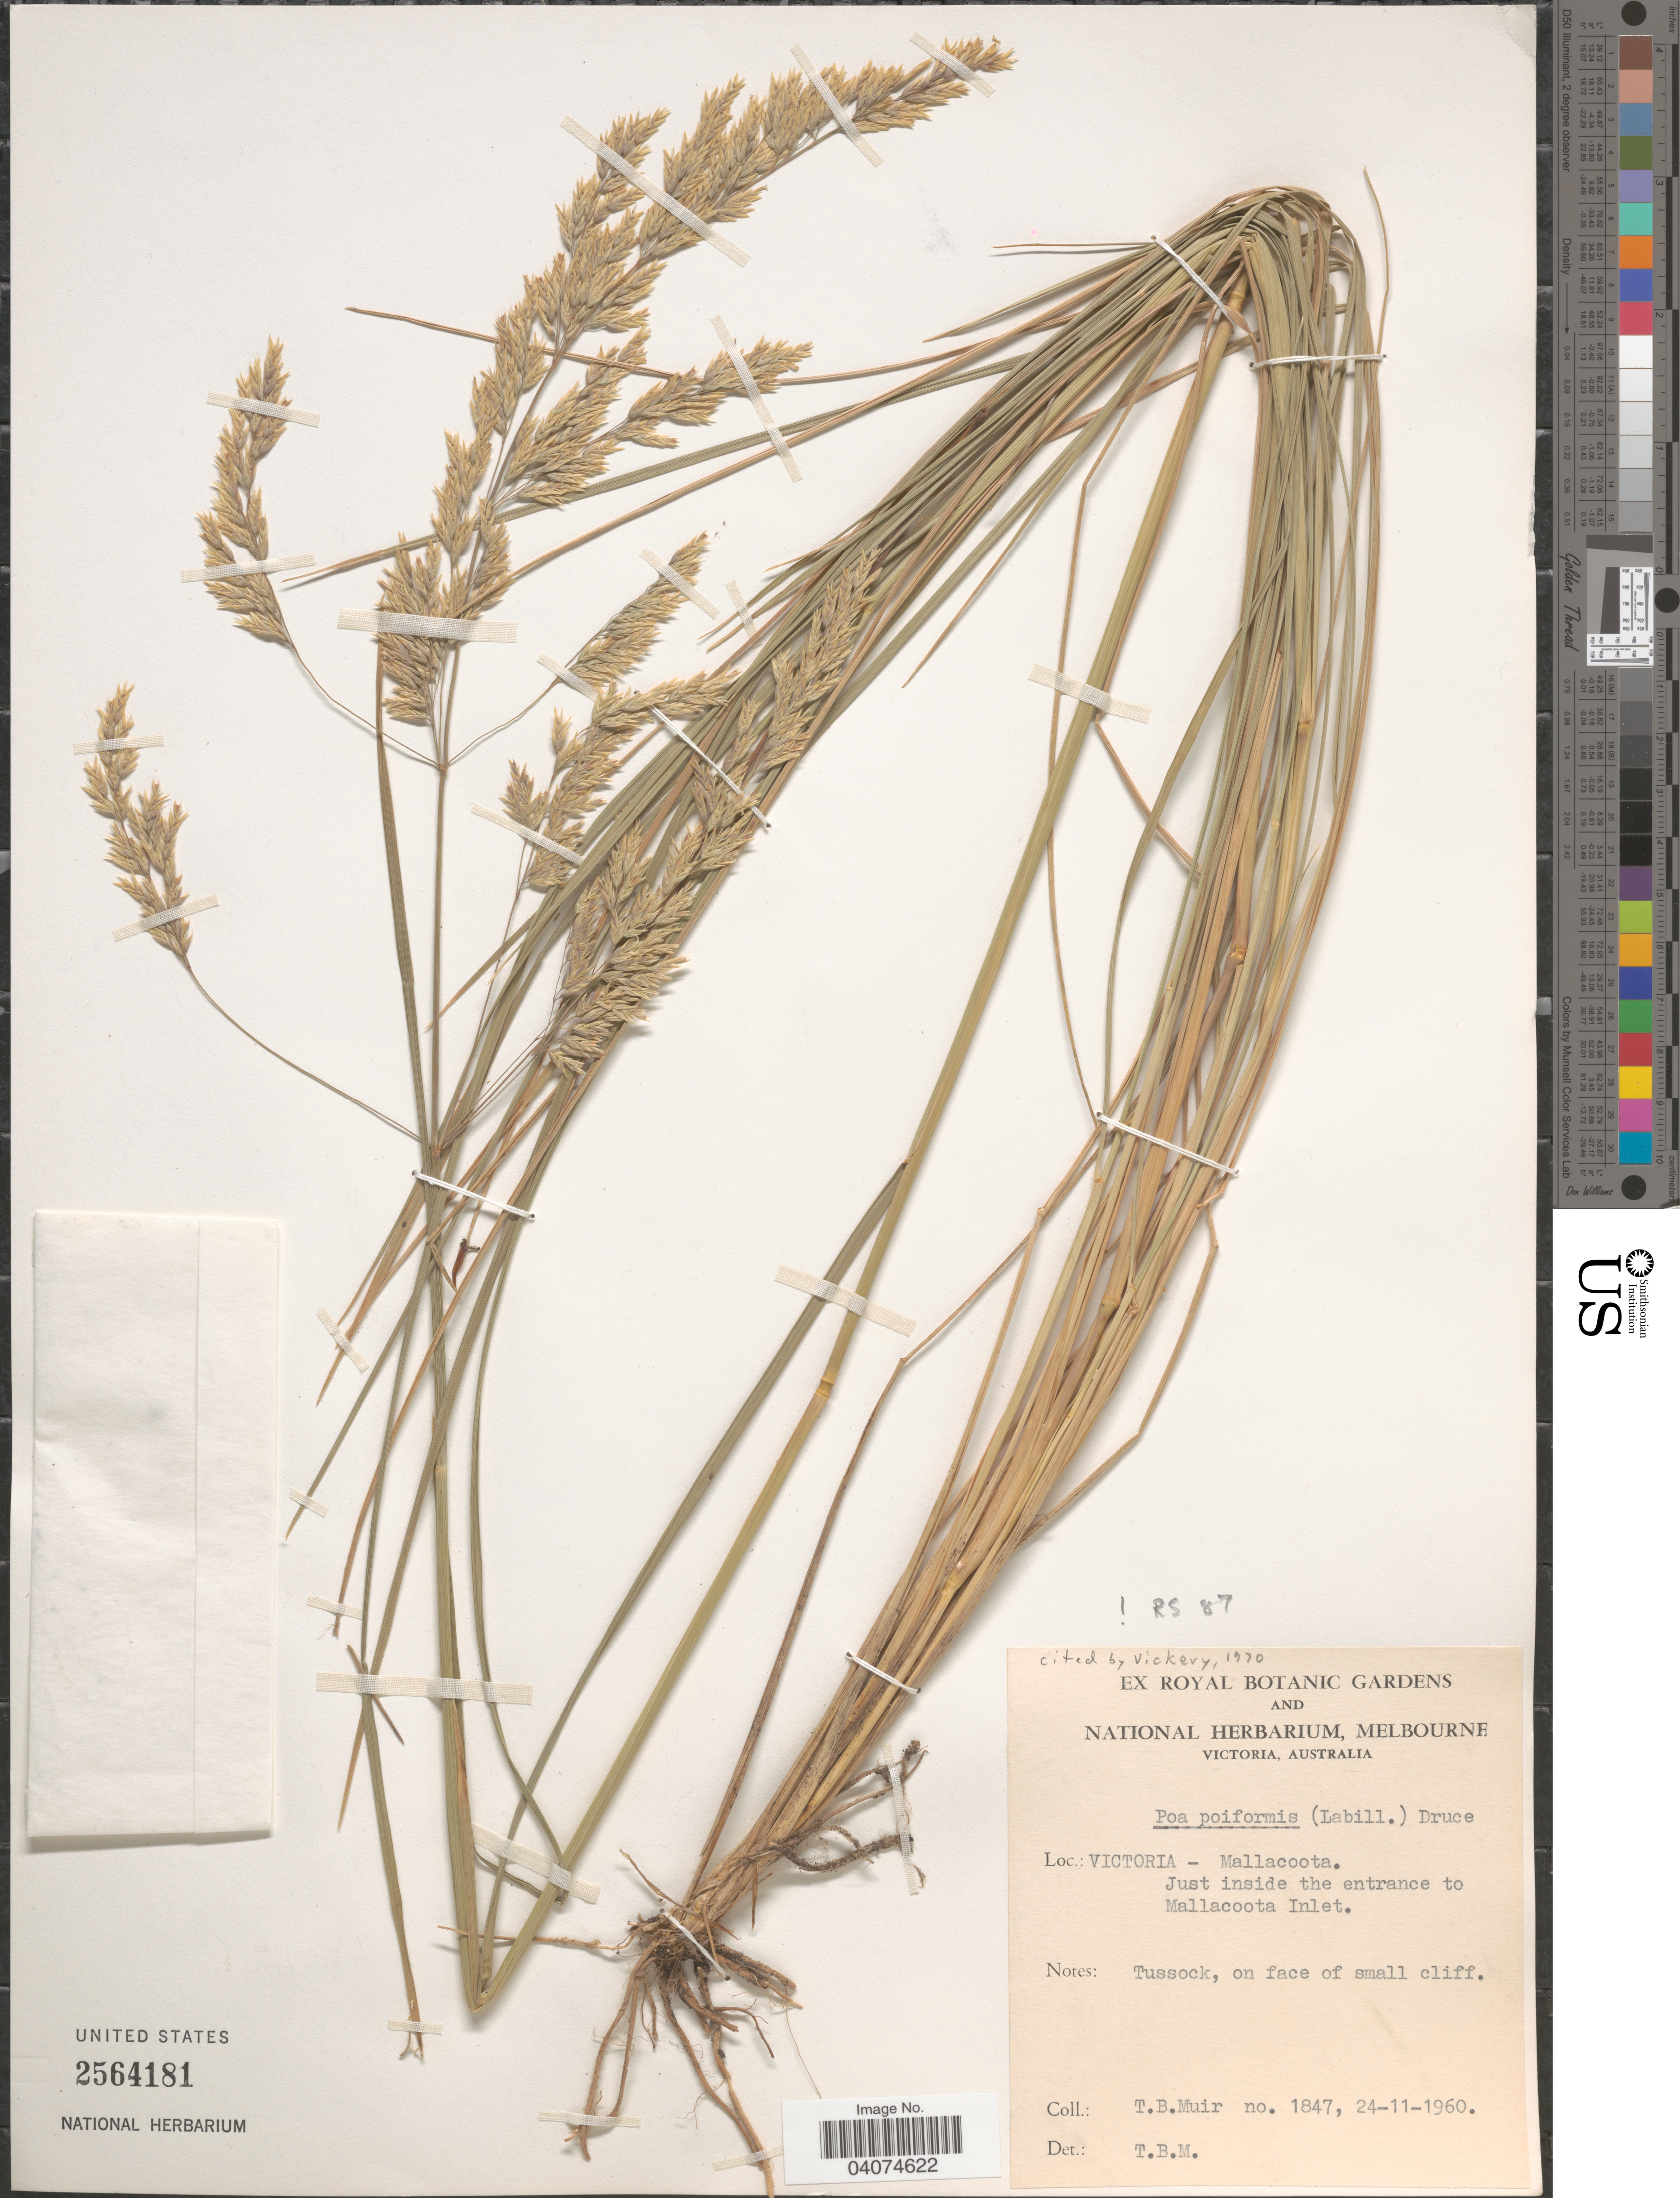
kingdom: Plantae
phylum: Tracheophyta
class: Liliopsida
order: Poales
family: Poaceae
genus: Poa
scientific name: Poa poiformis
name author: (Labill.) Druce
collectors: T. Muir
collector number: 1847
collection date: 1960-11-24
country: Australia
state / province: Victoria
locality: Victoria - Mallacoota. Just inside the entrance to Mallacoota Inlet.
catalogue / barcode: US 2564181